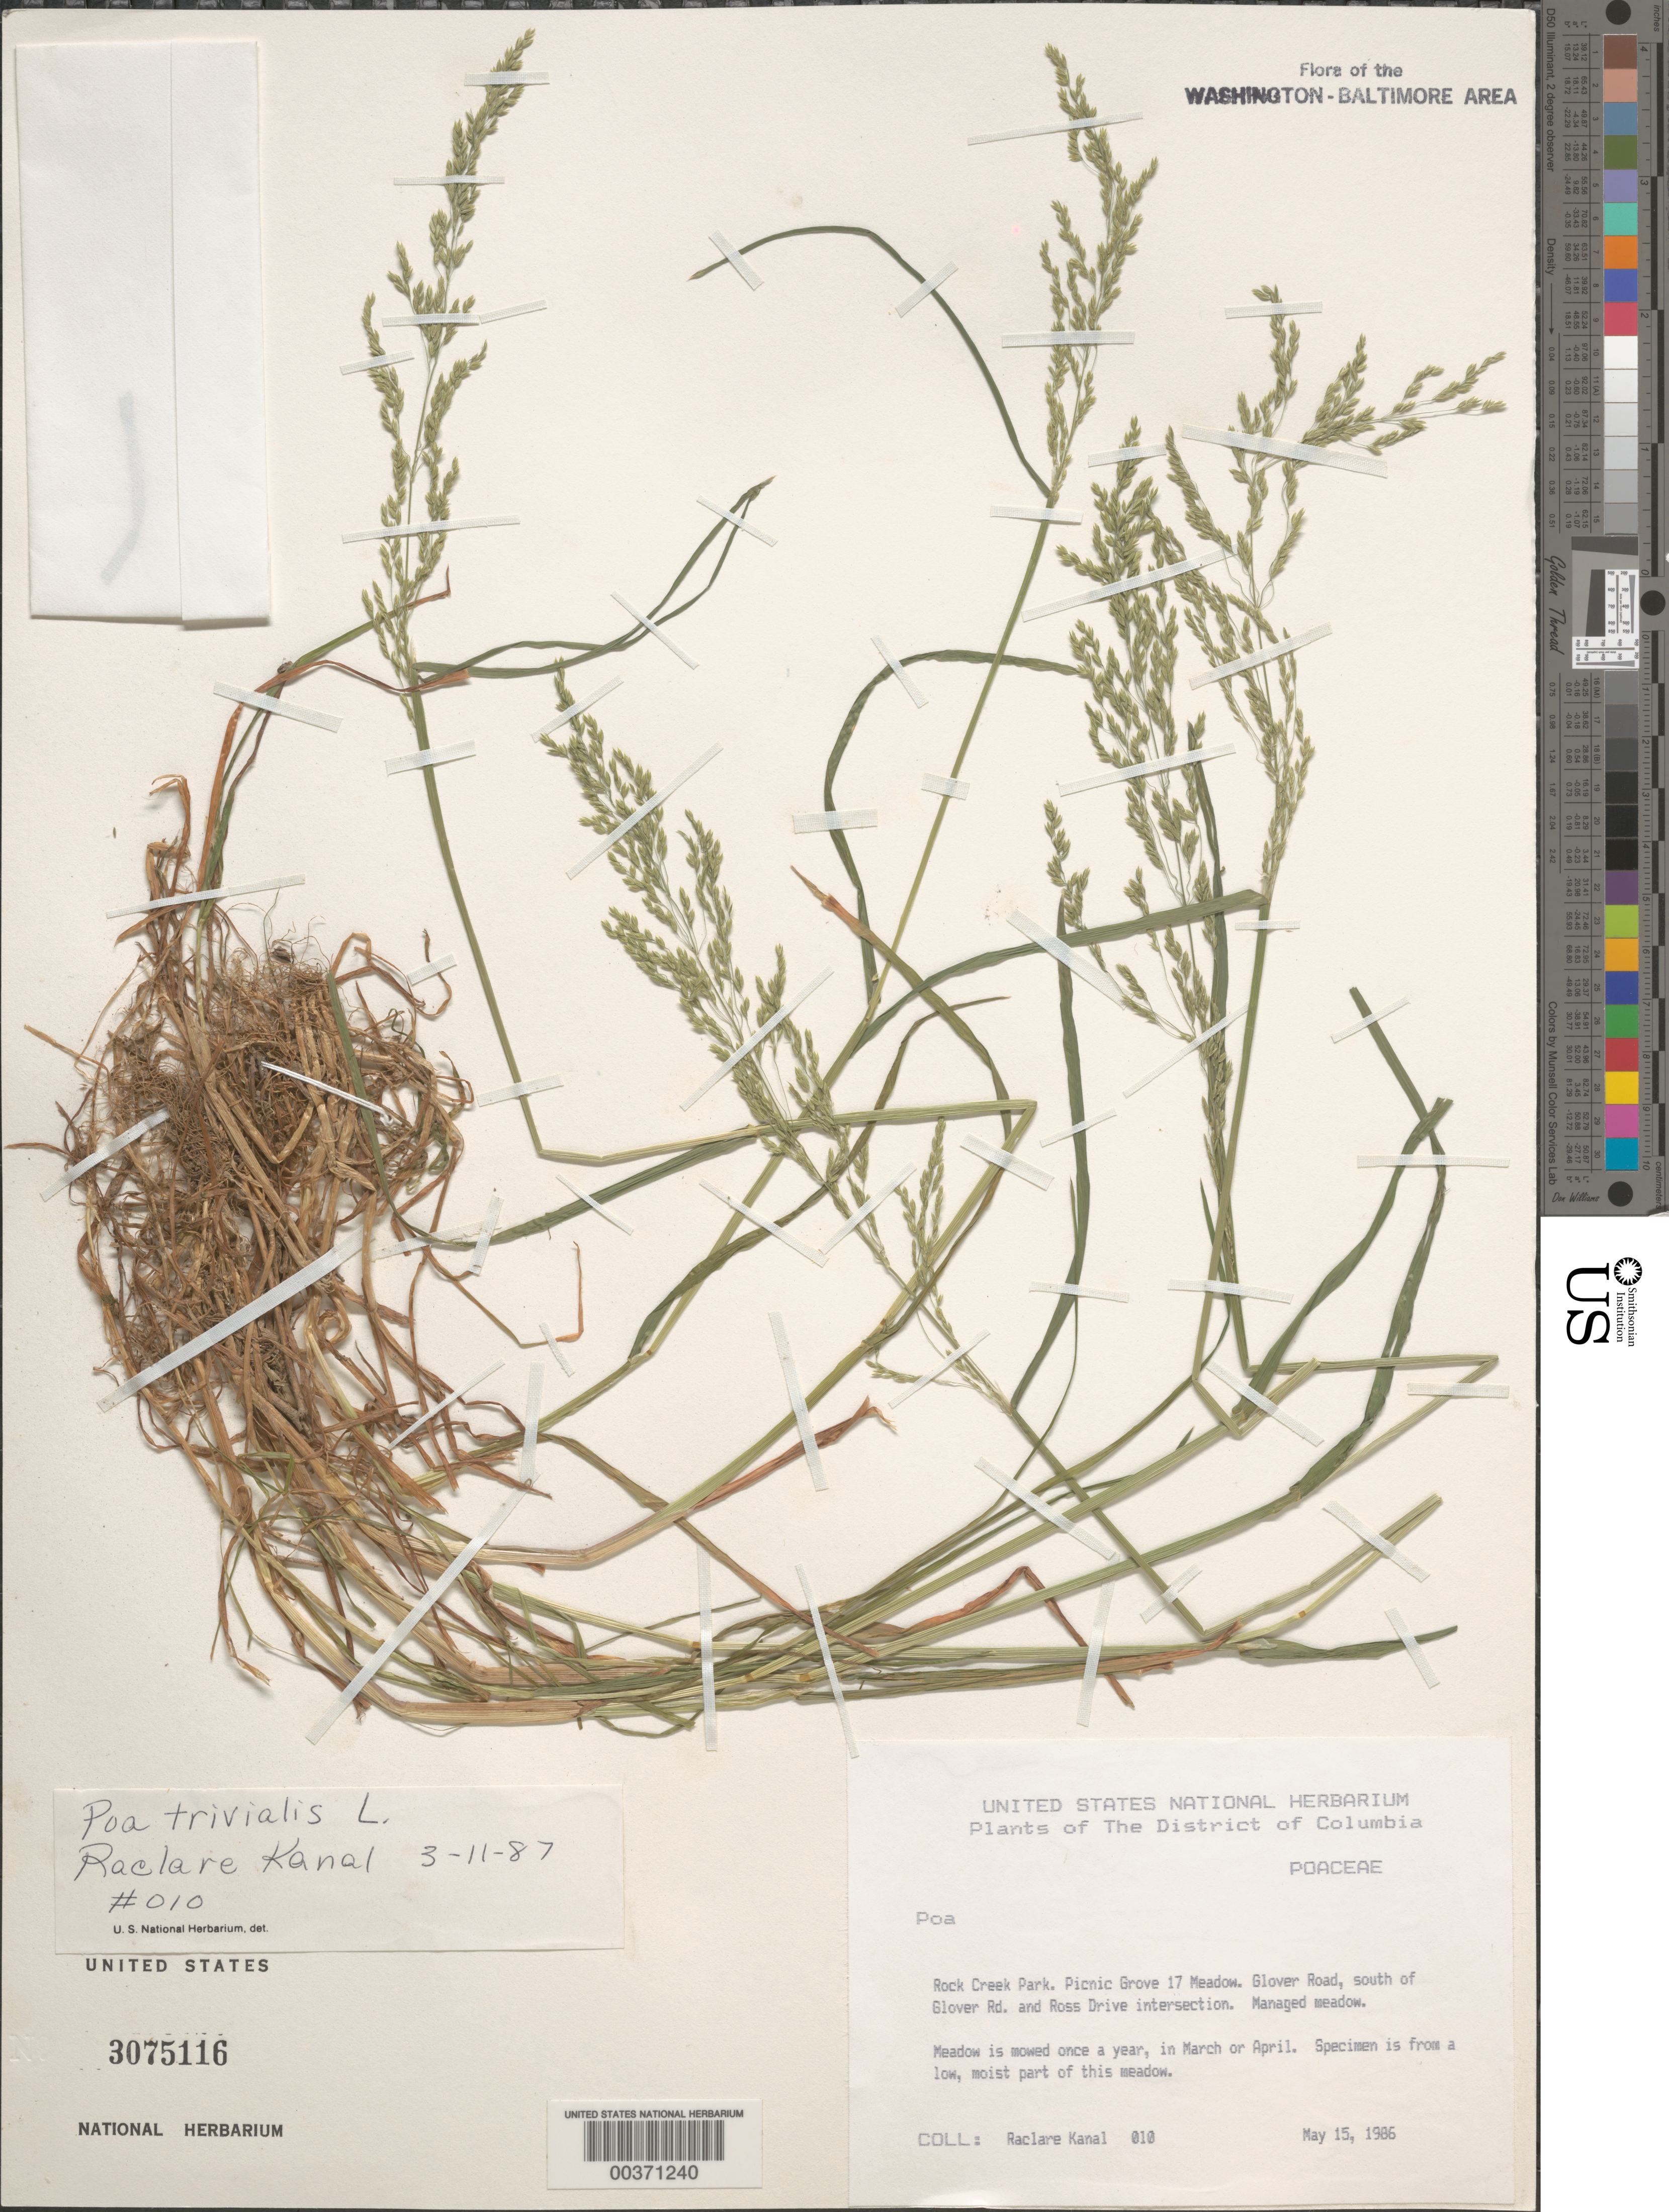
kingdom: Plantae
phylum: Tracheophyta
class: Liliopsida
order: Poales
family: Poaceae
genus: Poa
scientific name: Poa trivialis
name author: L.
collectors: R. Kanal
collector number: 010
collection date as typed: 15 May 1986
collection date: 1986-05-15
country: United States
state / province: District of Columbia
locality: Rock Creek Park, Picnic Grove 17 meadow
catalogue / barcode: US 3075116